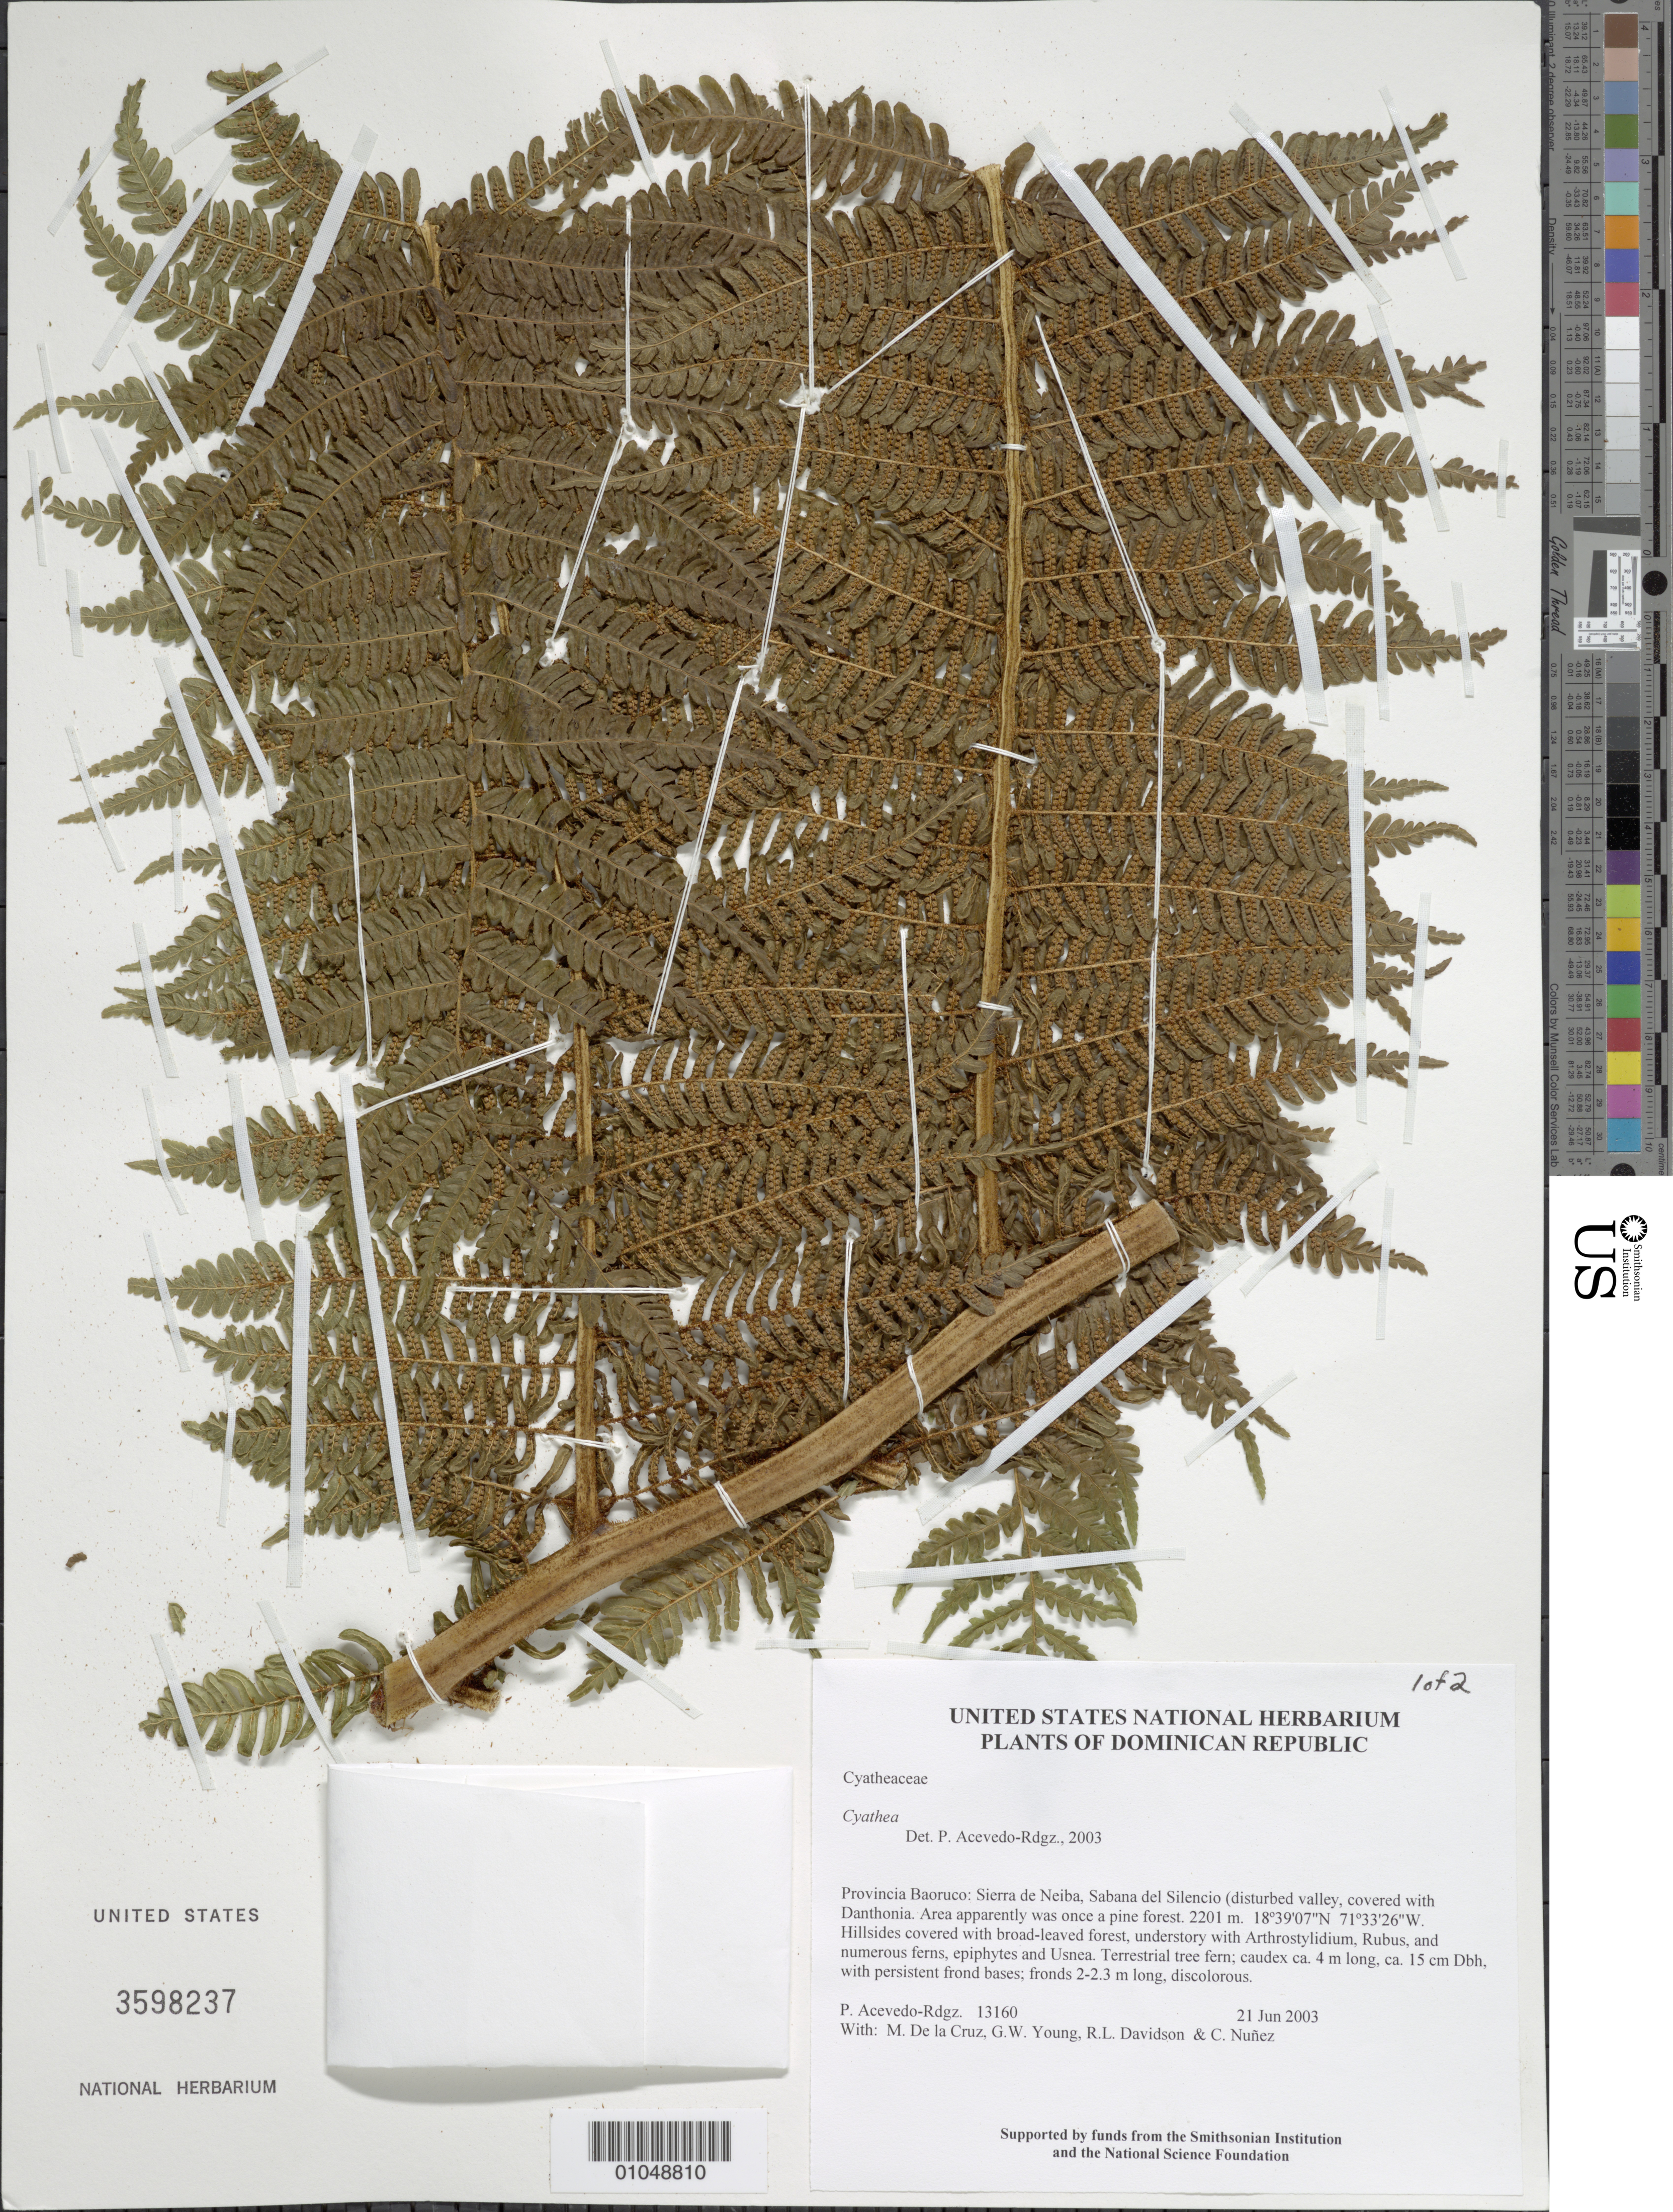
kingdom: Plantae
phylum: Tracheophyta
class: Polypodiopsida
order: Cyatheales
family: Cyatheaceae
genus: Cyathea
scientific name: Cyathea sp.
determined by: Acevedo-Rodríguez, P., (BOT), Smithsonian Institution - National Museum of Natural History (UNITED STATES)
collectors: P. Acevedo-Rodr., M. de la Cruz, J. Rawlins, G. Young, R. Davidson & C. Nunez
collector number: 13160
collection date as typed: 21 Jun 2003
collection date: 2003-06-21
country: Dominican Republic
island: Hispaniola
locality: Provincia Baoruco: Sierra de Neiba, Sabana del Silencio (disturbed valley, covered with Danthonia. Area apparently was once a pine forest.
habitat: Hillsides covered with broad-leaved forest, understory with Arthrostylidium, Rubus, and numerous ferns, epiphytes and Usnea.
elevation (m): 2201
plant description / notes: US, NY, K, MO, B, P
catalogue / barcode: US 3598237